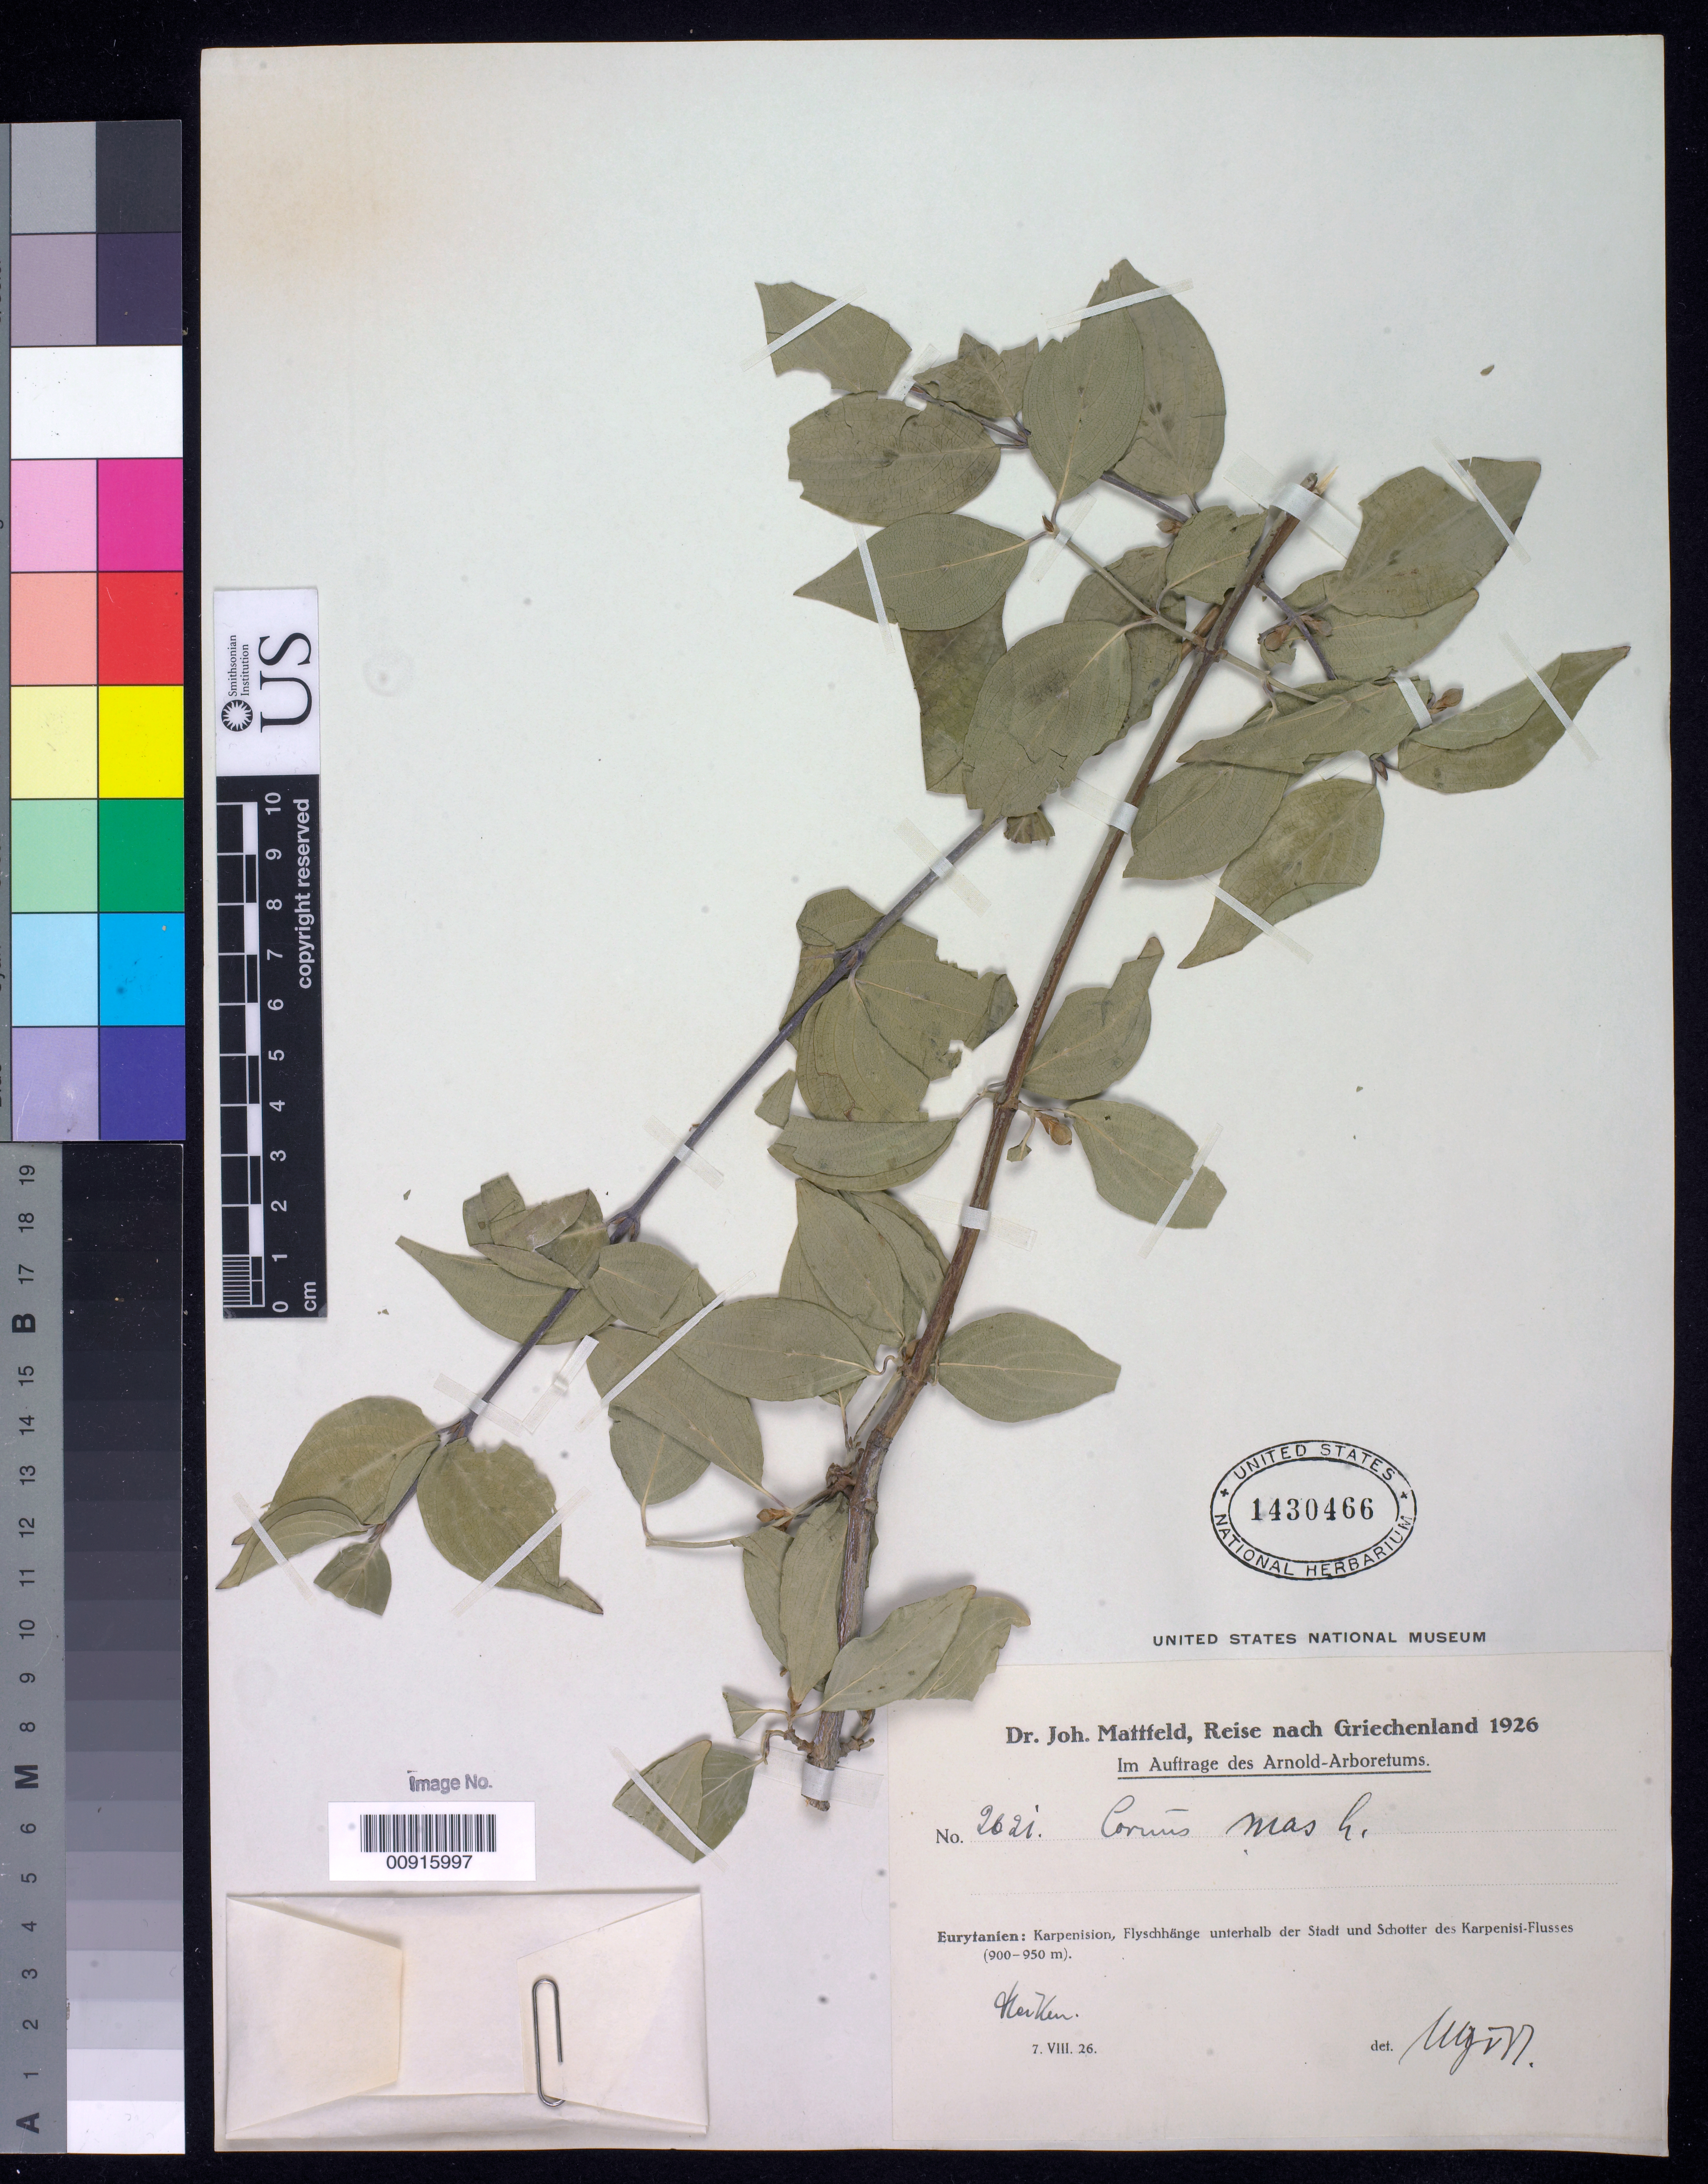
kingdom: Plantae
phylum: Tracheophyta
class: Magnoliopsida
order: Cornales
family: Cornaceae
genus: Cornus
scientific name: Cornus mas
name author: L.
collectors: J. Mattfeld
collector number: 2621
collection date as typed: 07 Jul 1926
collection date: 1926-07-07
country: Greece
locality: Eurytanien: Karpenision, Flyschhange unterhalb der stadt und Schotter des Karpenisi-Flusses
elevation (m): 900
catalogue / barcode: US 1430466